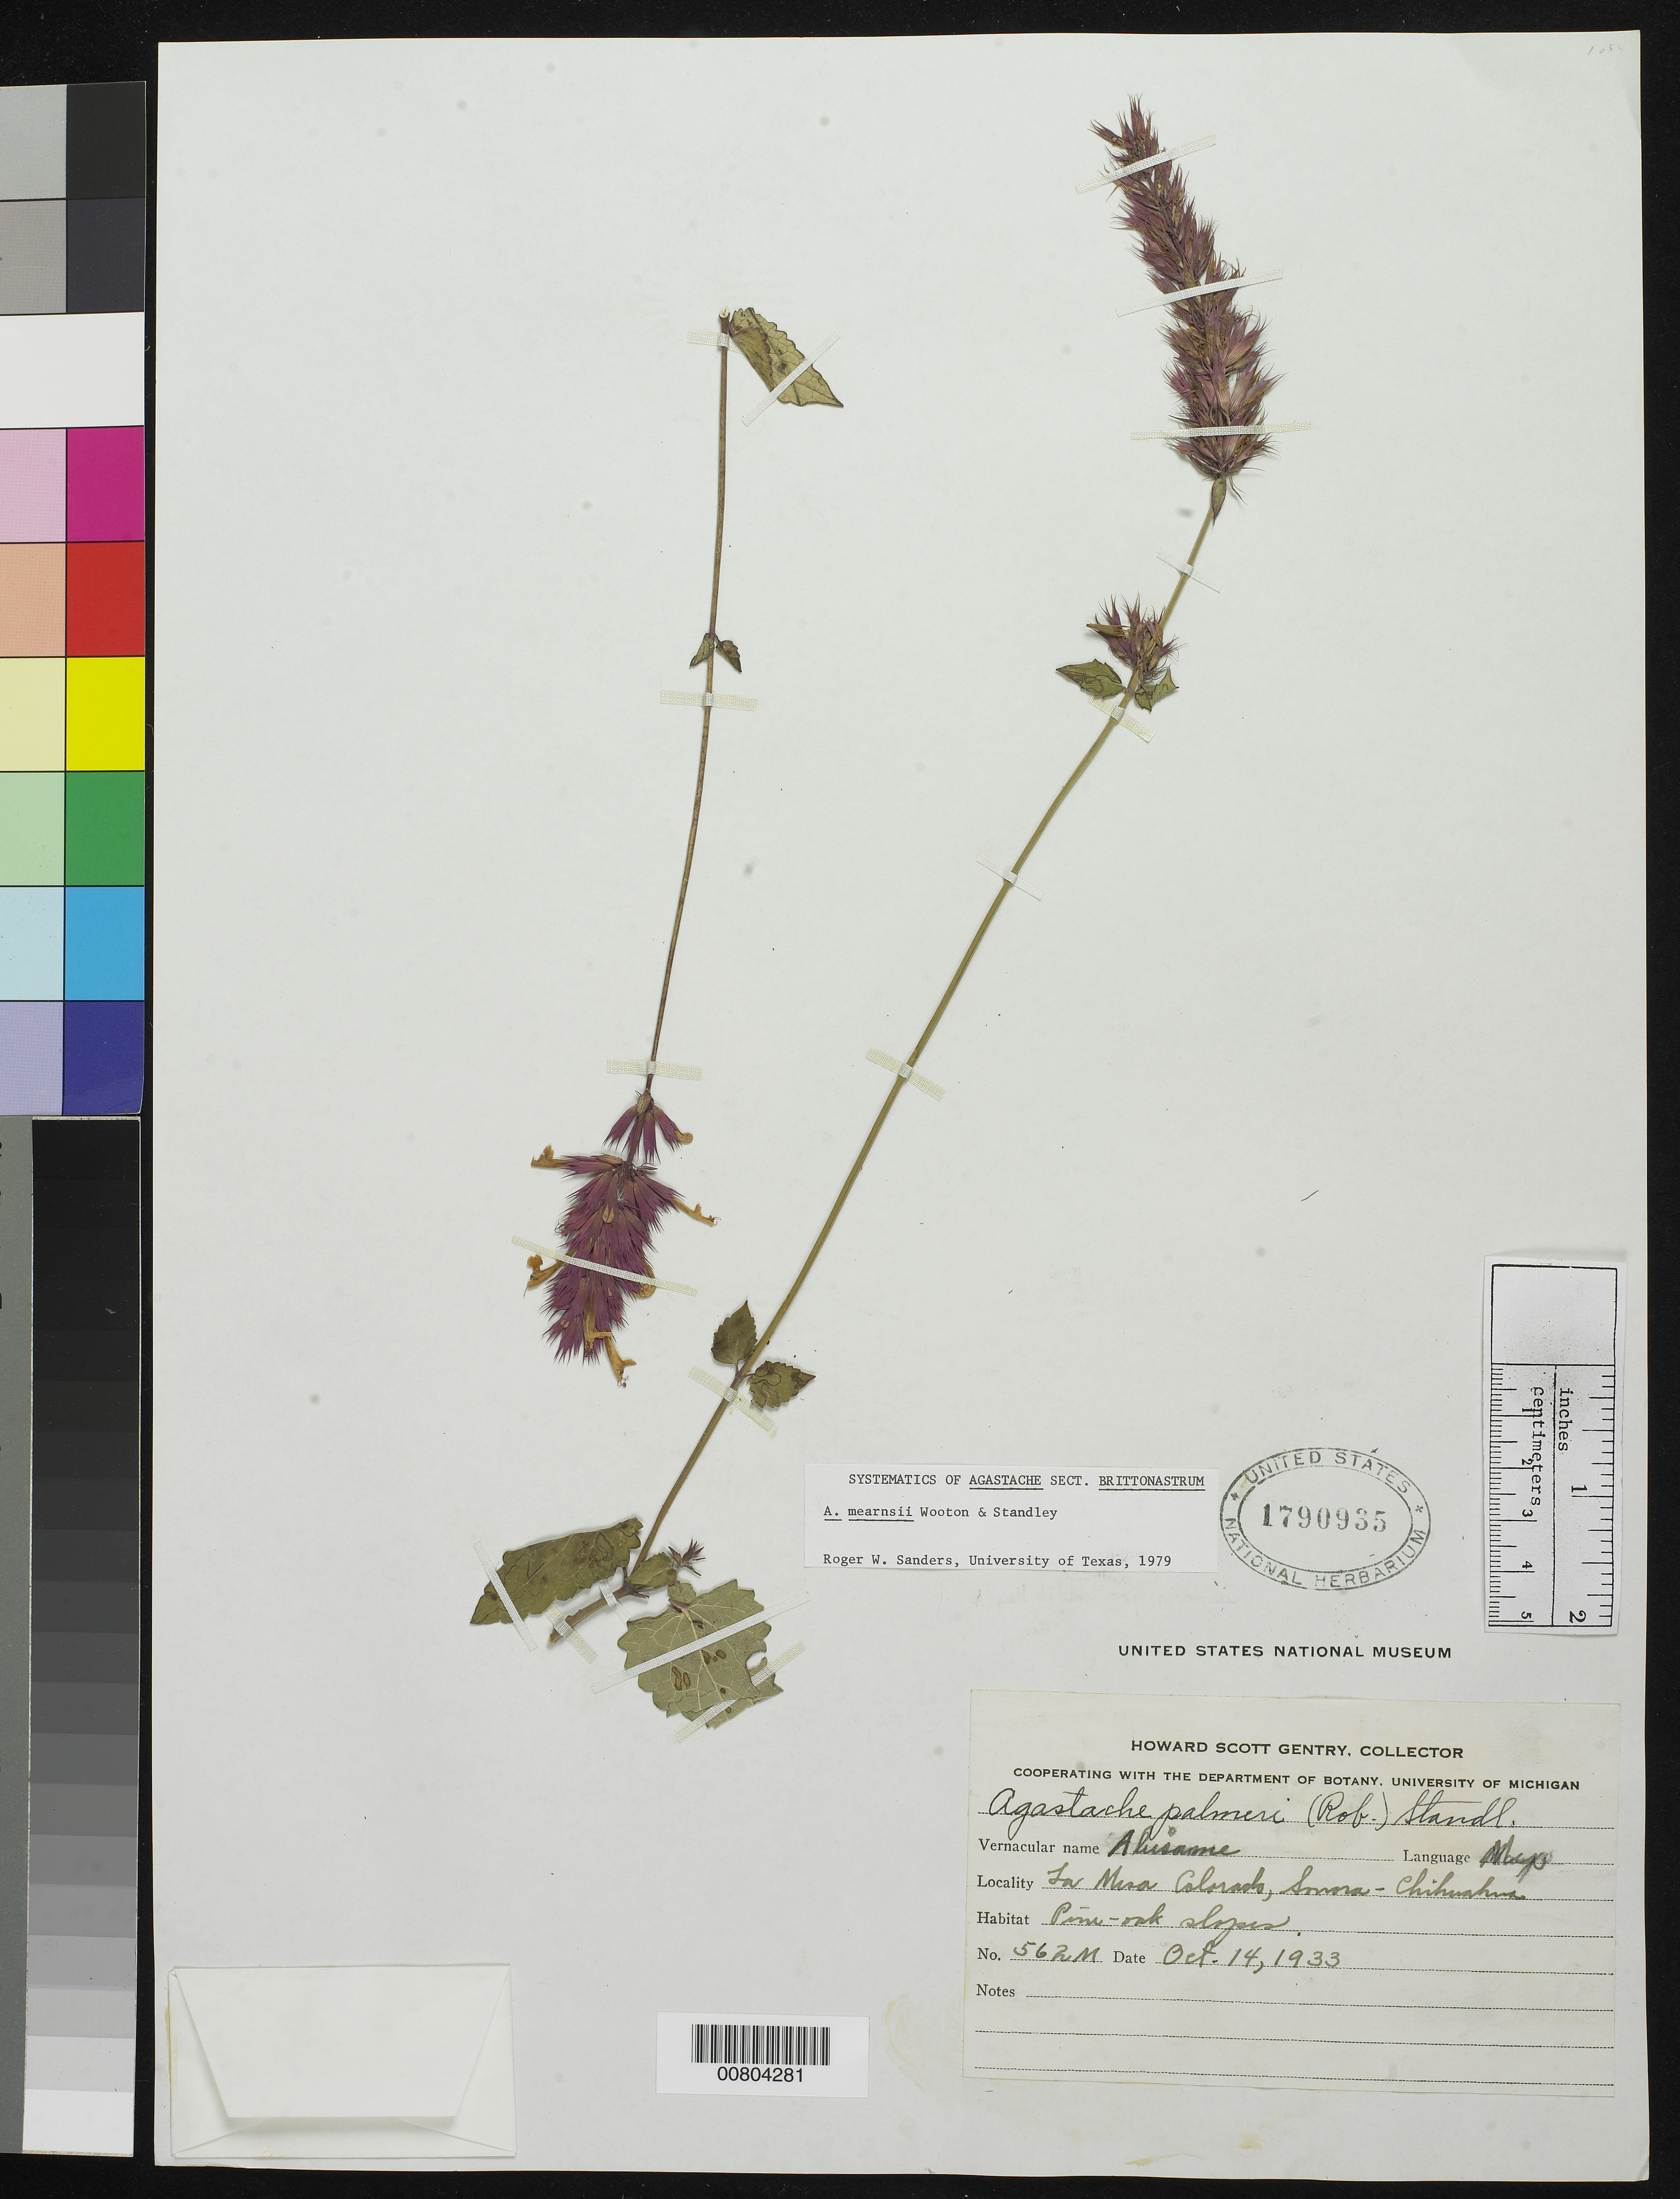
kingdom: Plantae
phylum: Tracheophyta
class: Magnoliopsida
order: Lamiales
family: Lamiaceae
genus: Agastache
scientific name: Agastache mearnsii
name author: Wooton & Standl.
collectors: H. S. Gentry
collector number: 562 M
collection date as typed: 14 Oct 1933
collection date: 1933-10-14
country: Mexico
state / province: Chihuahua / Sonora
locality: La Mesa Colorada, Sonora - Chihuahua.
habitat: Pine- Oak slopes.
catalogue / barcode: US 1790935